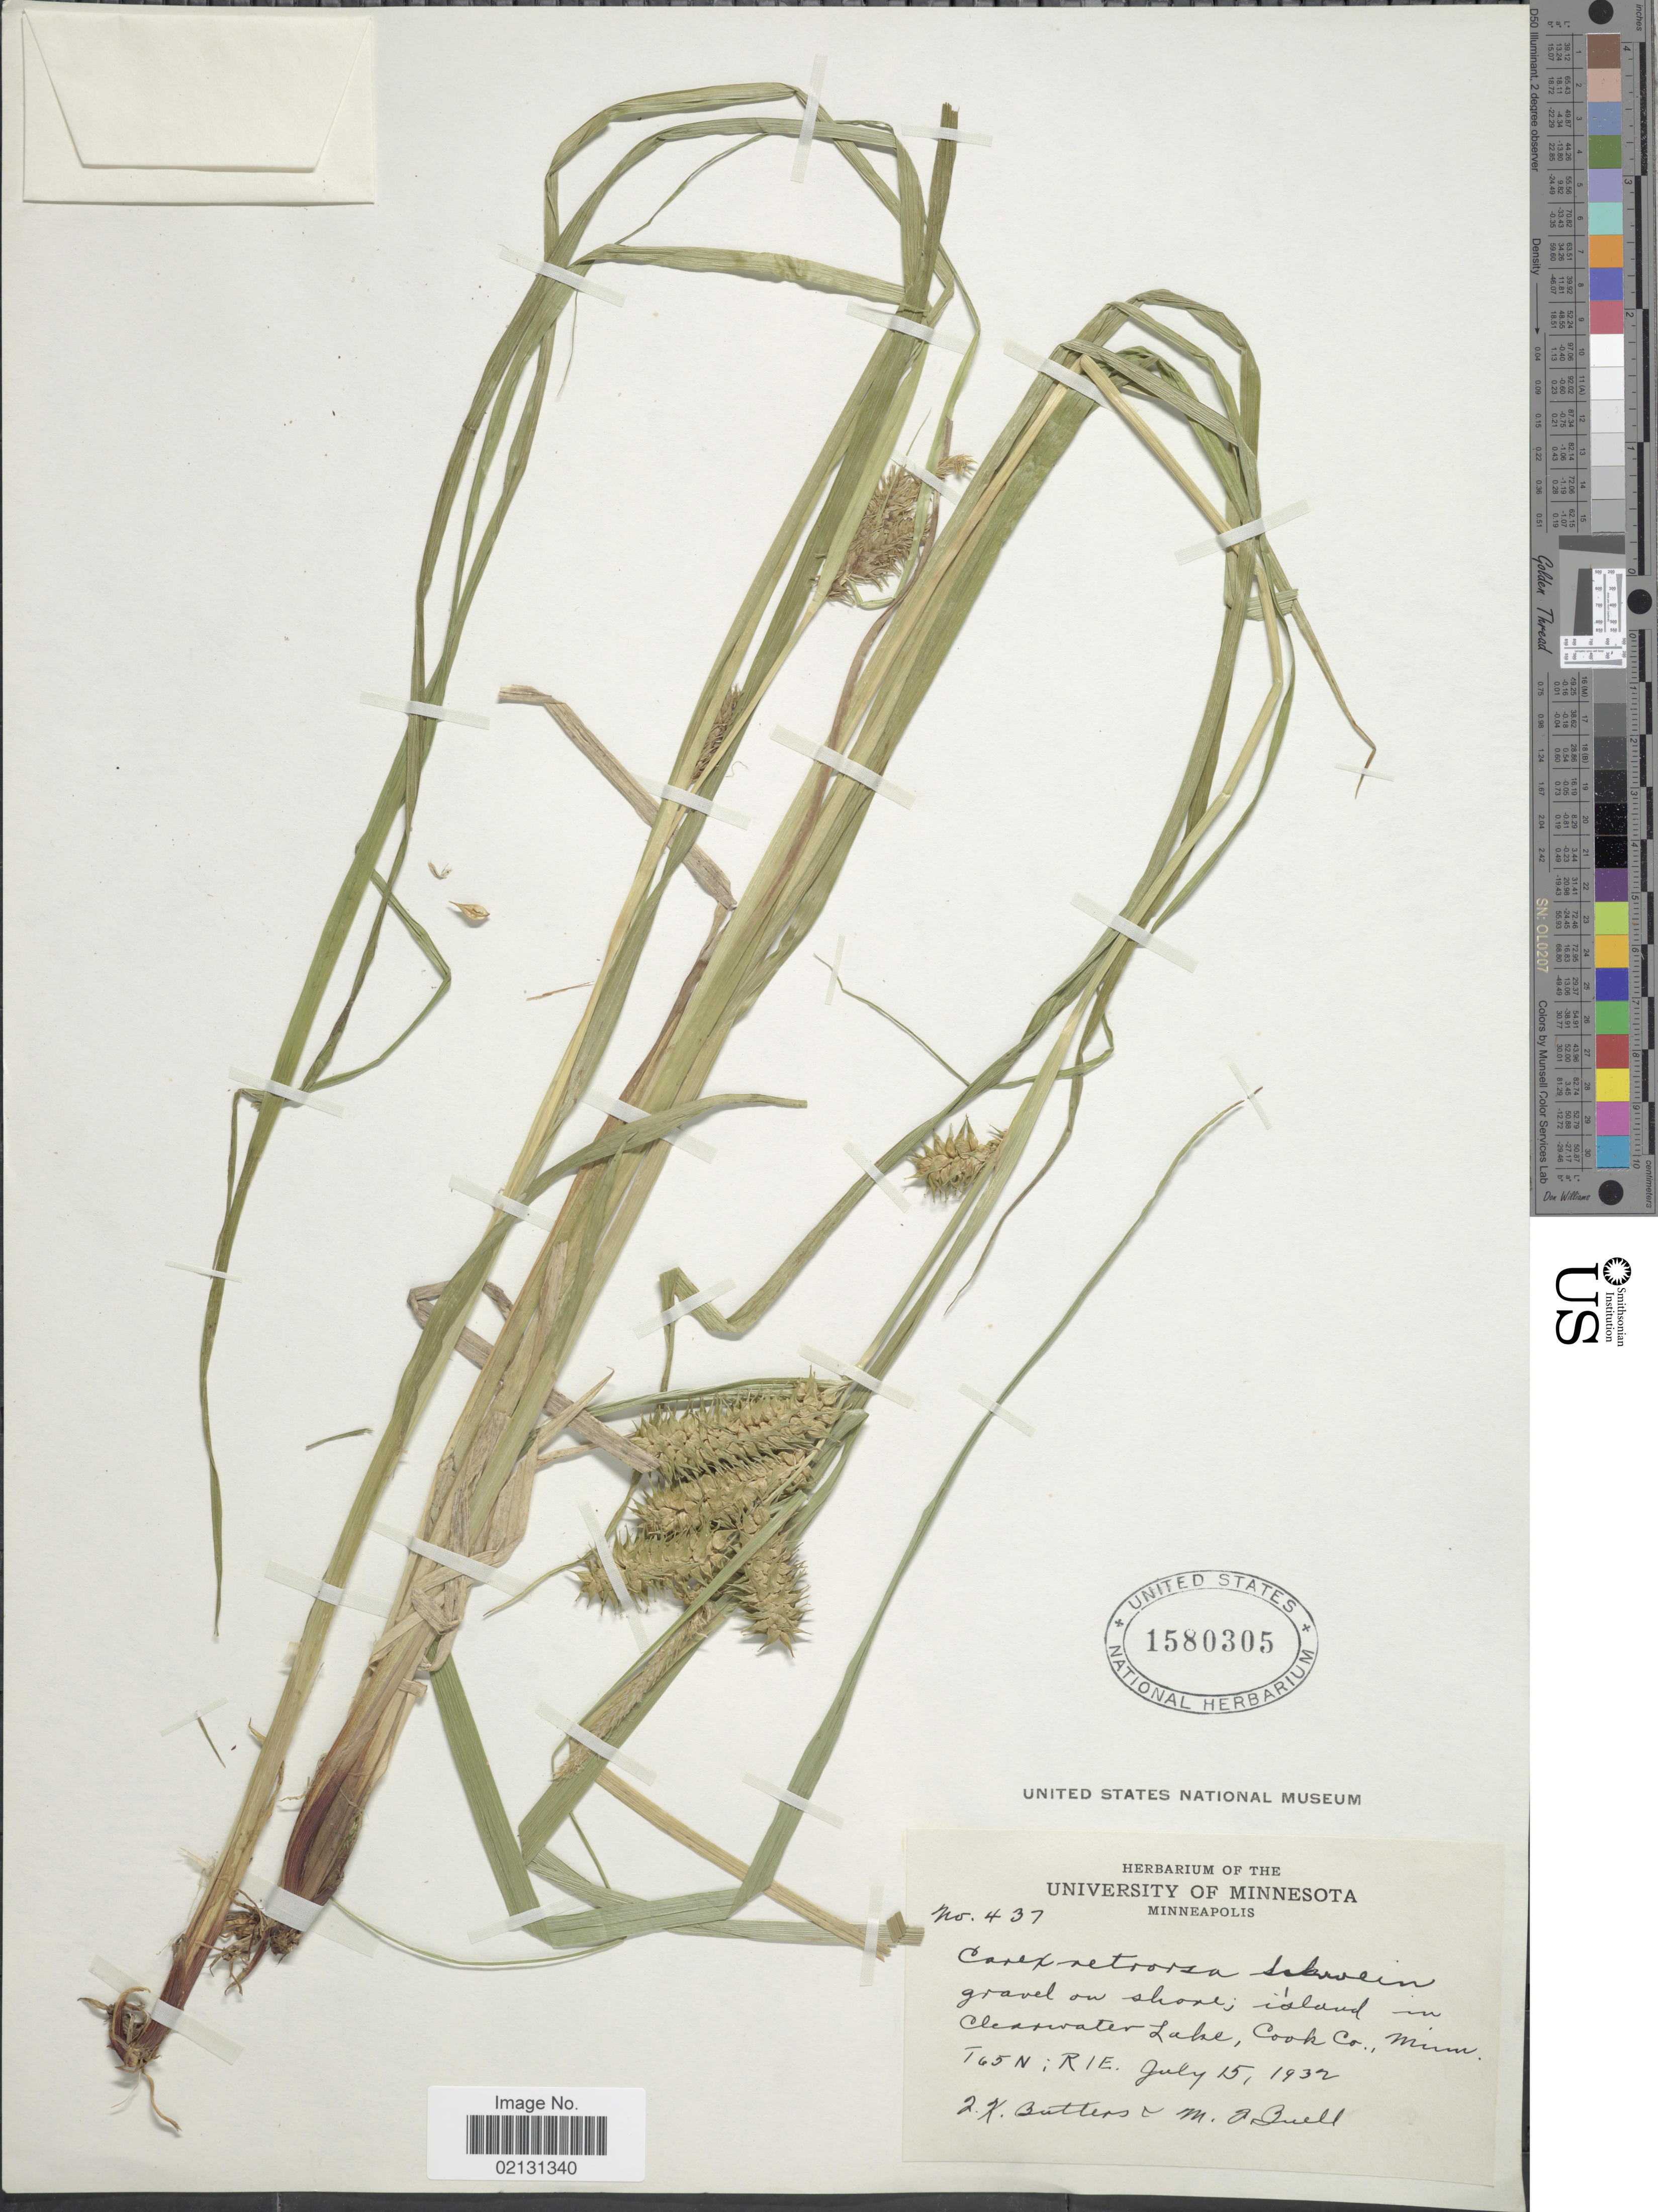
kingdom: Plantae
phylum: Tracheophyta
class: Liliopsida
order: Poales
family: Cyperaceae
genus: Carex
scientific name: Carex retrorsa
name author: Schwein.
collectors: J. Butters & M. Buell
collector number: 437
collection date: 1932-07-15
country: United States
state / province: Minnesota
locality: Gravel on shore; island in Clearwater Lake, Cook Co., T65N; R1E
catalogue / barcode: US 1580305